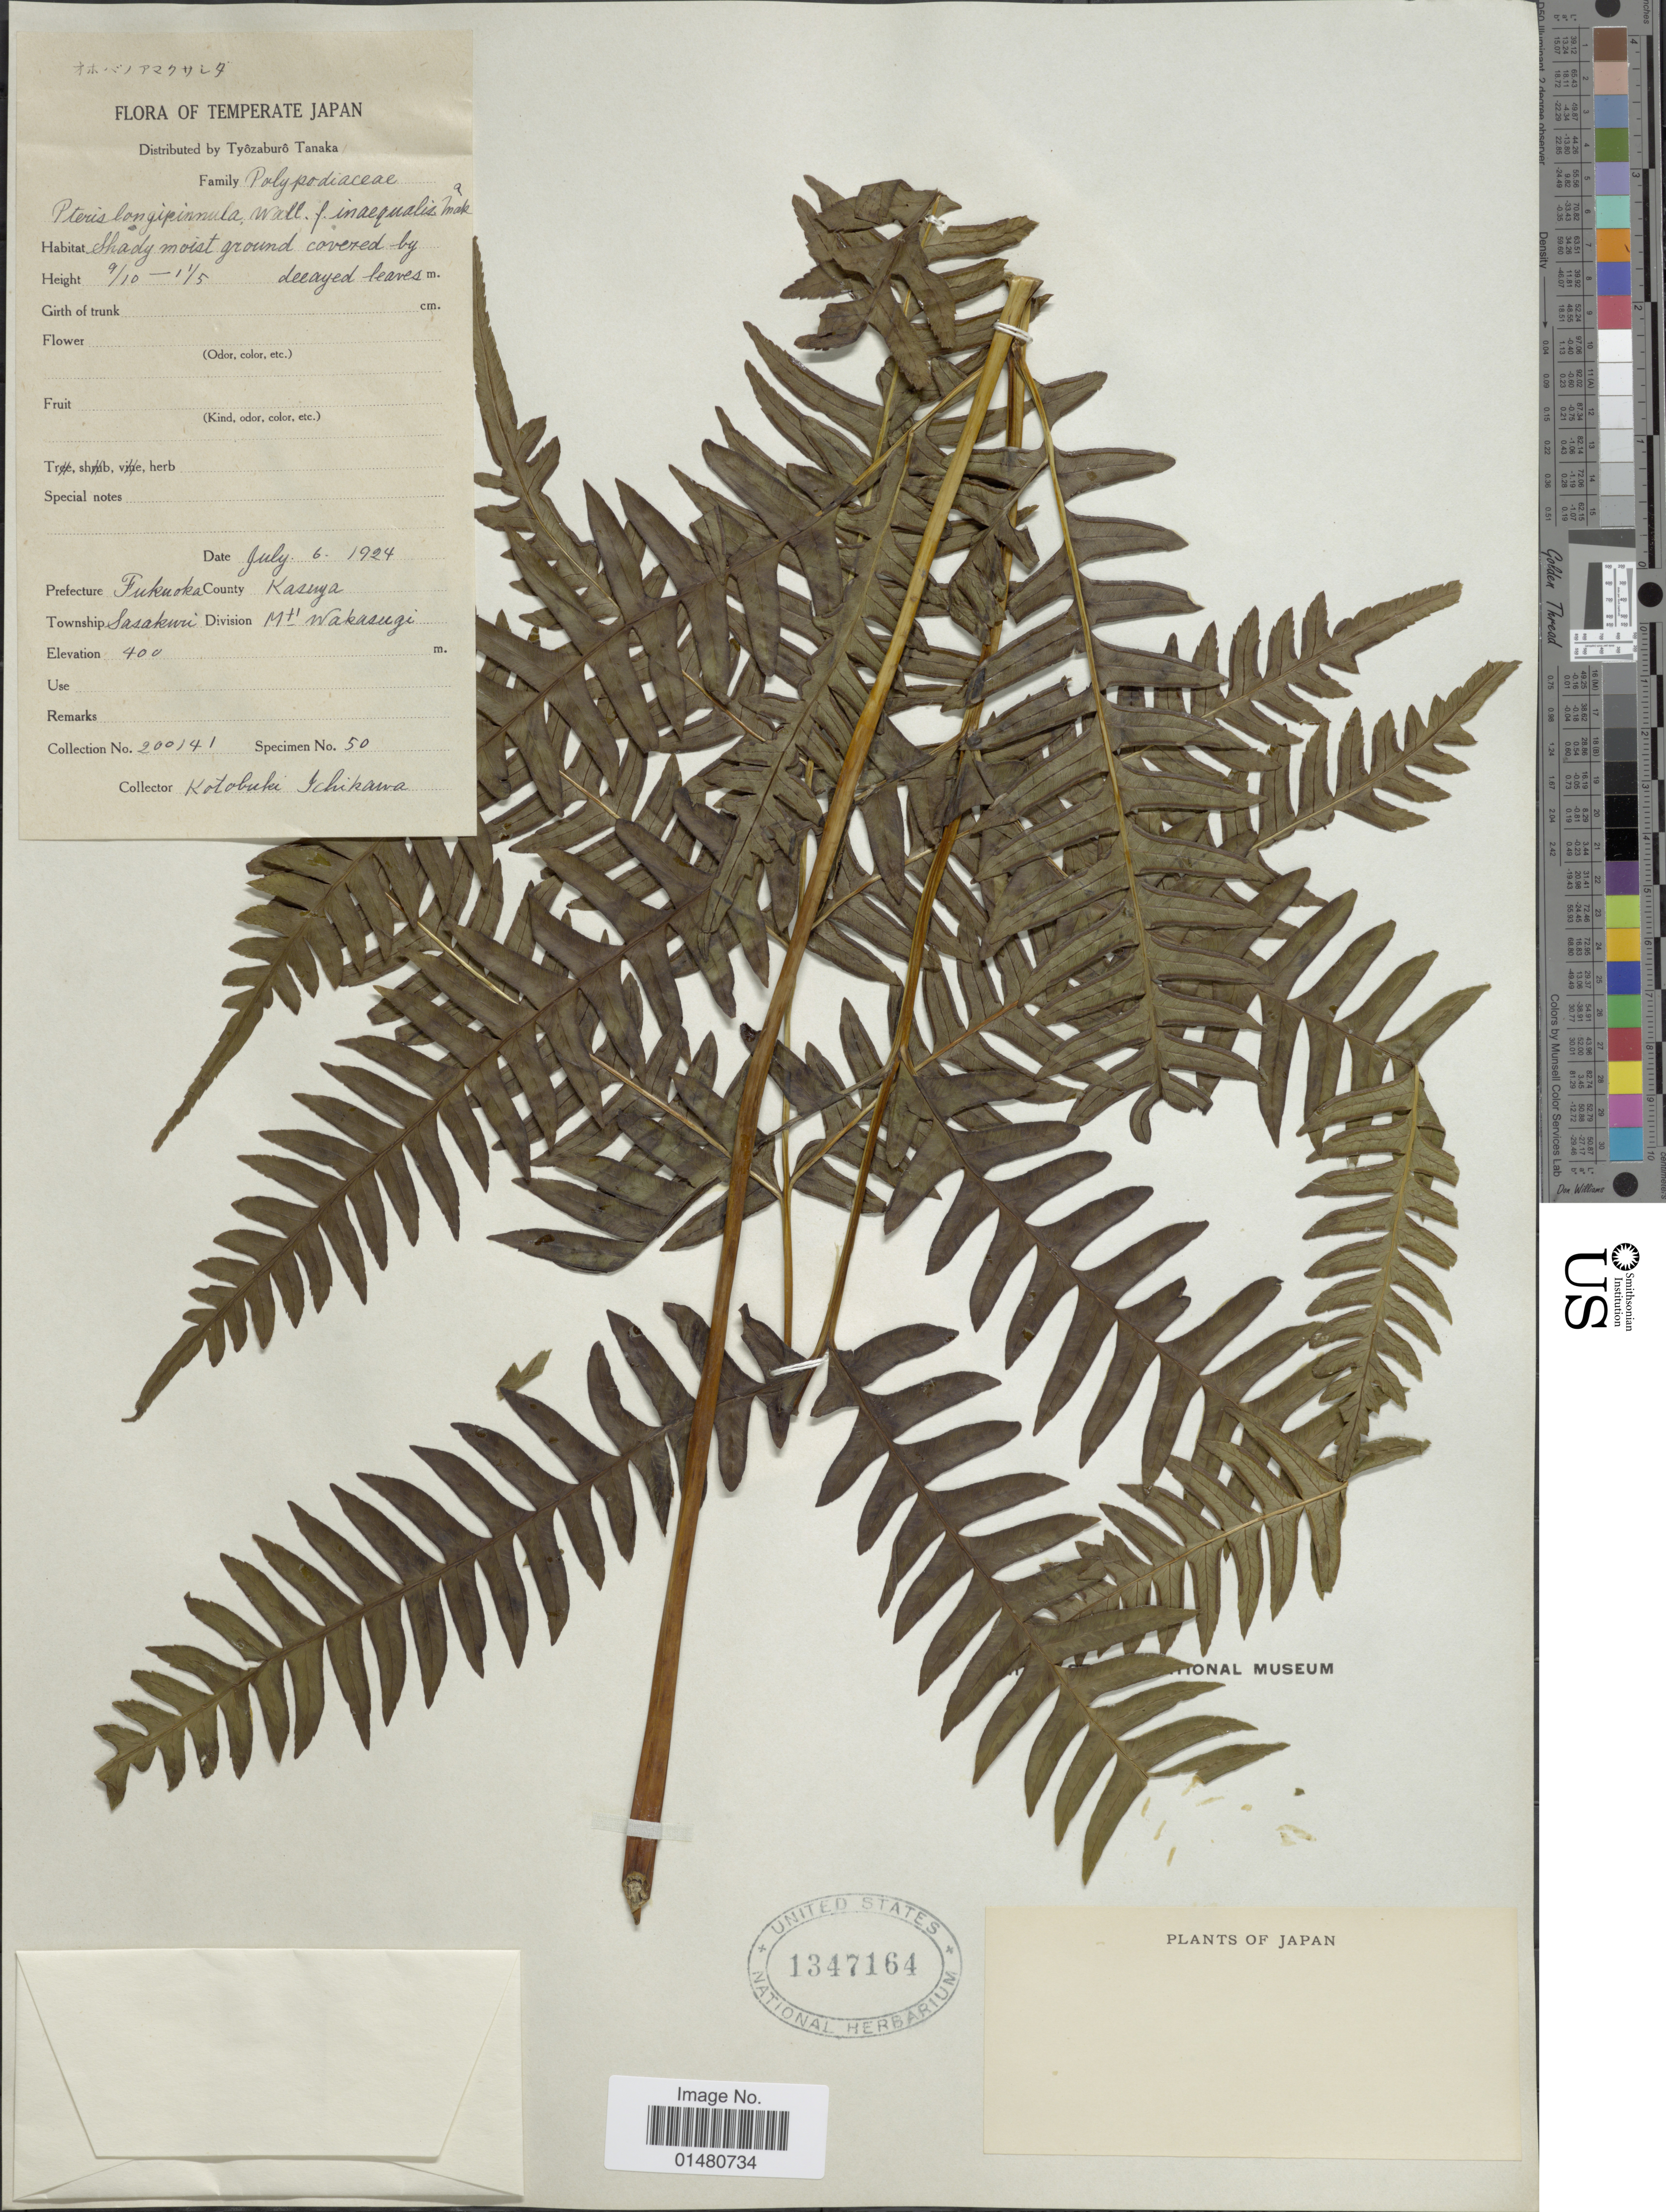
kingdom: Plantae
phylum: Tracheophyta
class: Polypodiopsida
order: Polypodiales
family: Pteridaceae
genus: Pteris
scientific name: Pteris longipinnula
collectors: K. Ichikawa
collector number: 200141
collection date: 1924-07-06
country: Japan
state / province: Hukuoka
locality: Prefecture Fukuoka, County Kasnya, Township Sasakuri, Division Mt Wakasugi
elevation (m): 400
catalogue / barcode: US 1347164